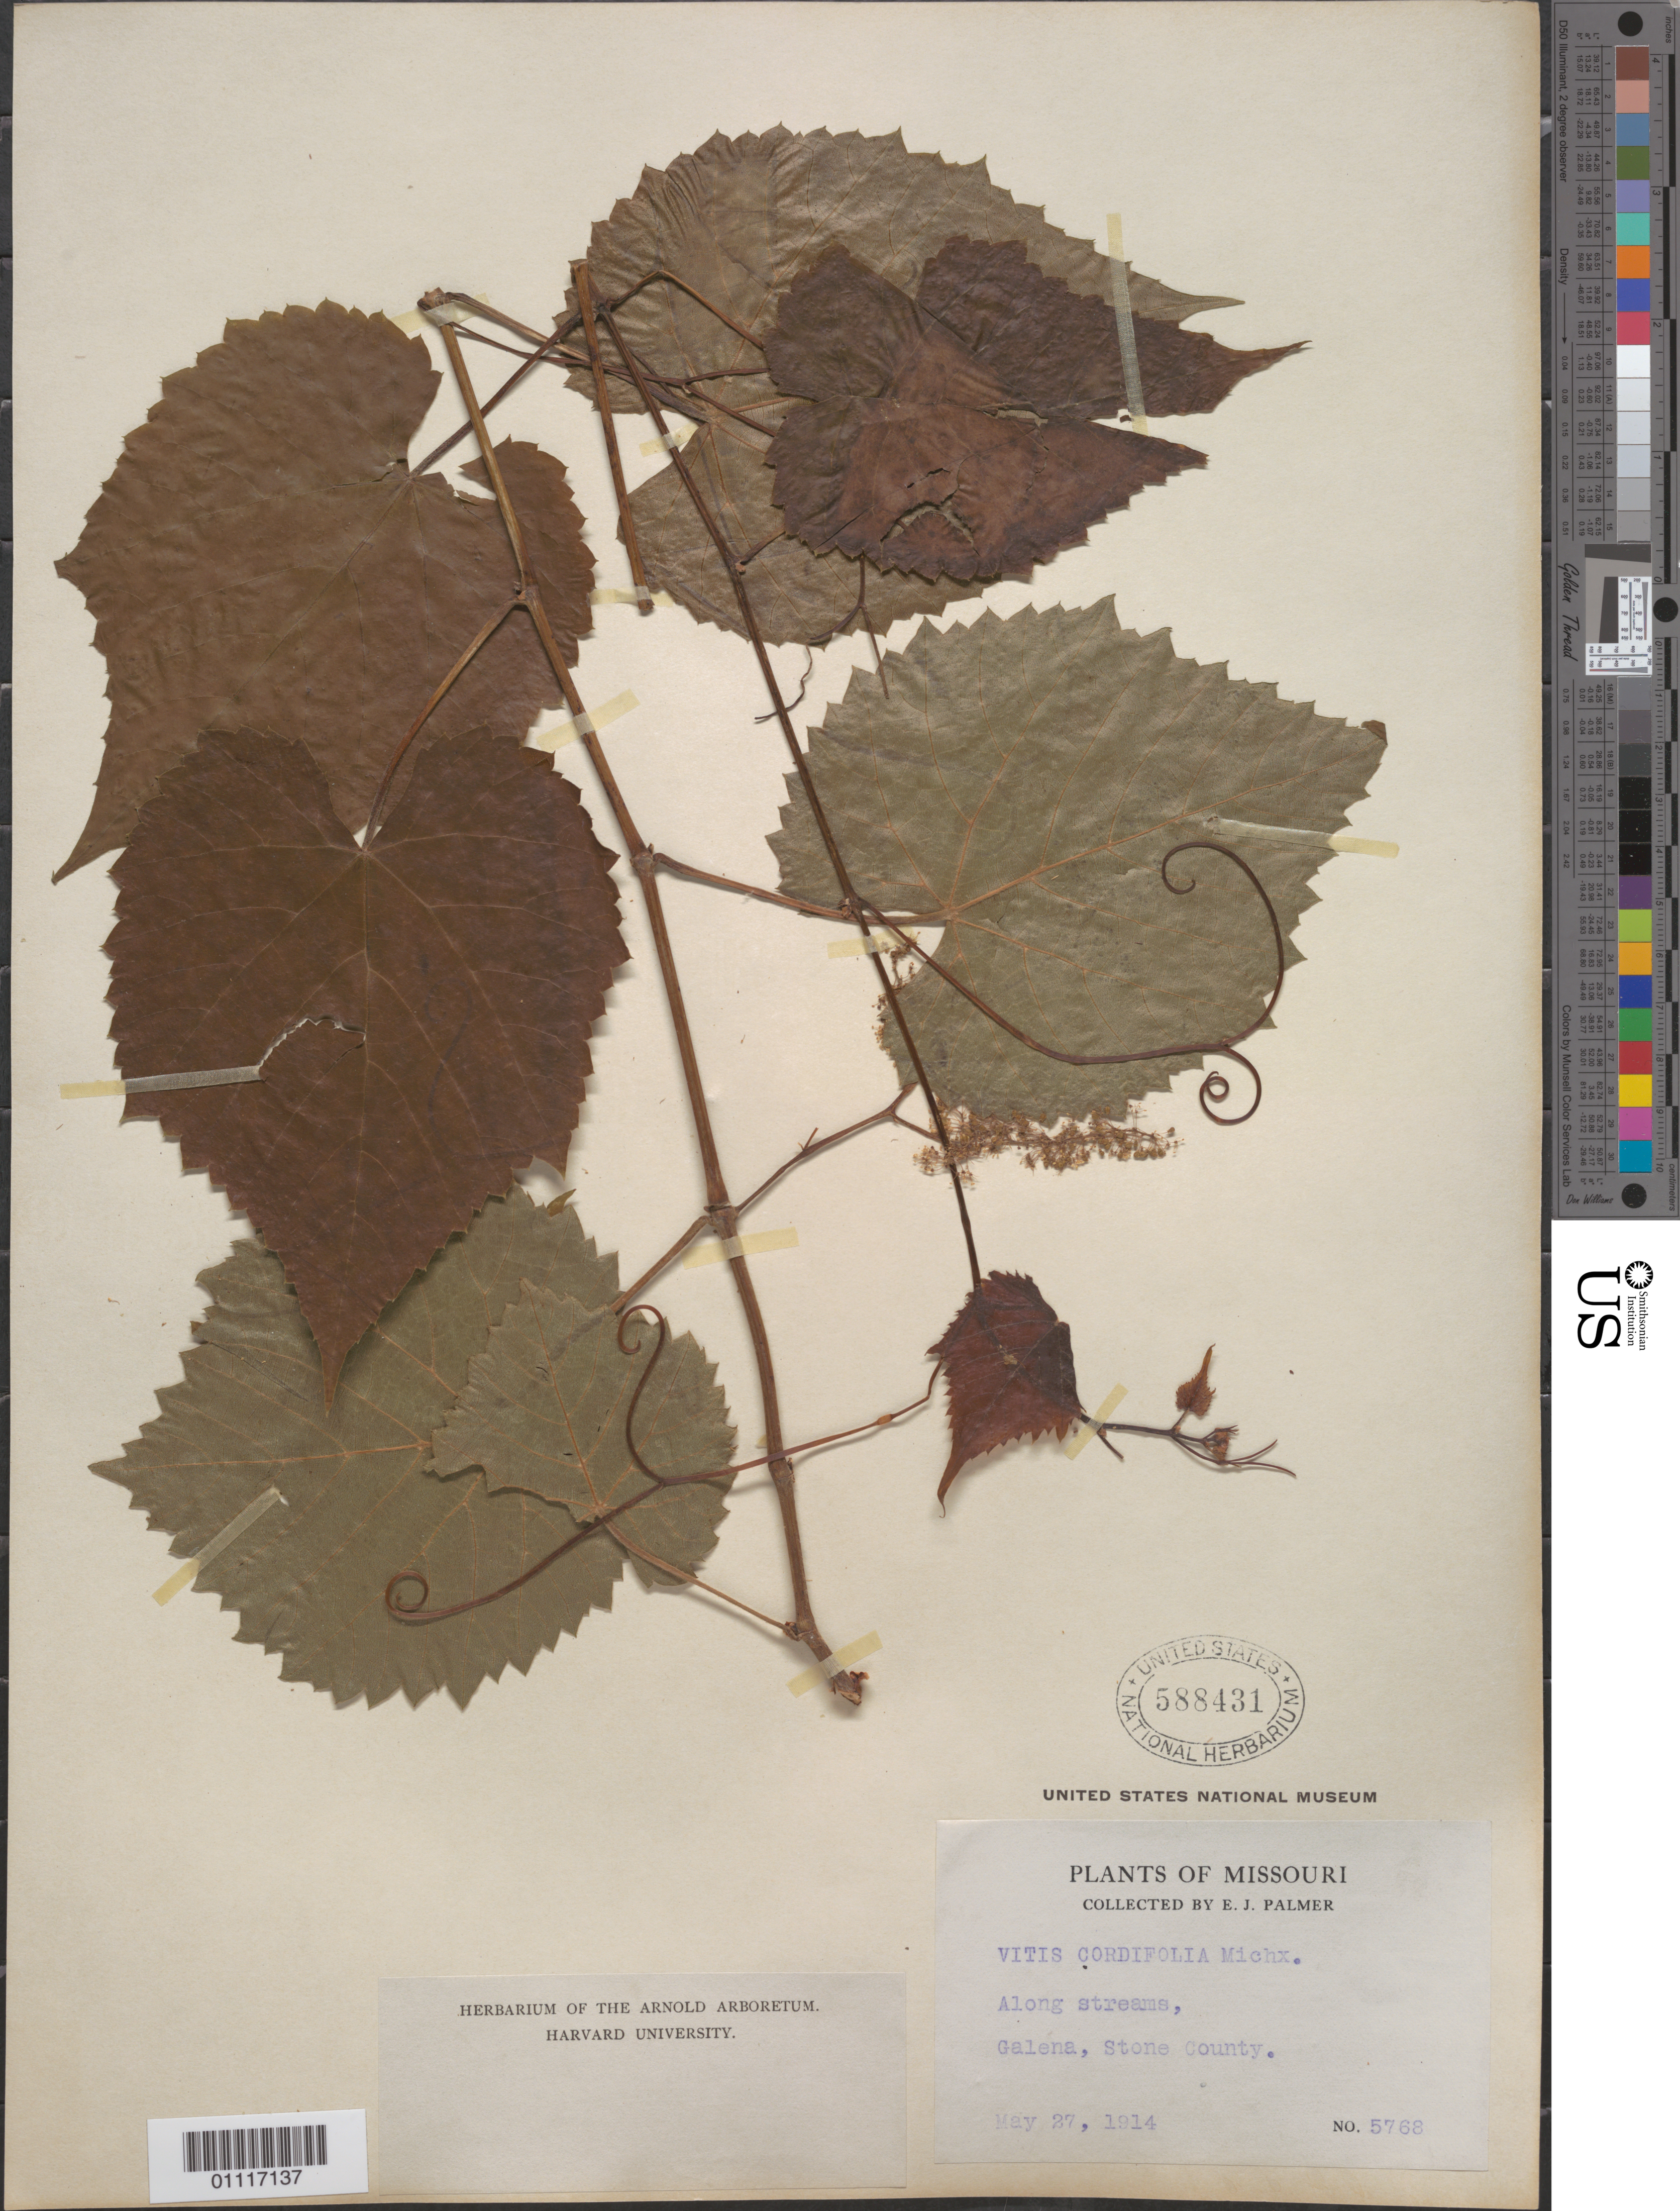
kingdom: Plantae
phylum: Tracheophyta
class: Magnoliopsida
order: Vitales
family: Vitaceae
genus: Vitis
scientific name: Vitis cordifolia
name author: Michx.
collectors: E. J. Palmer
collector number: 5768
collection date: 1914-05-27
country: United States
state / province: Missouri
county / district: Stone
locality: along streams, Galena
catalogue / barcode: US 588431